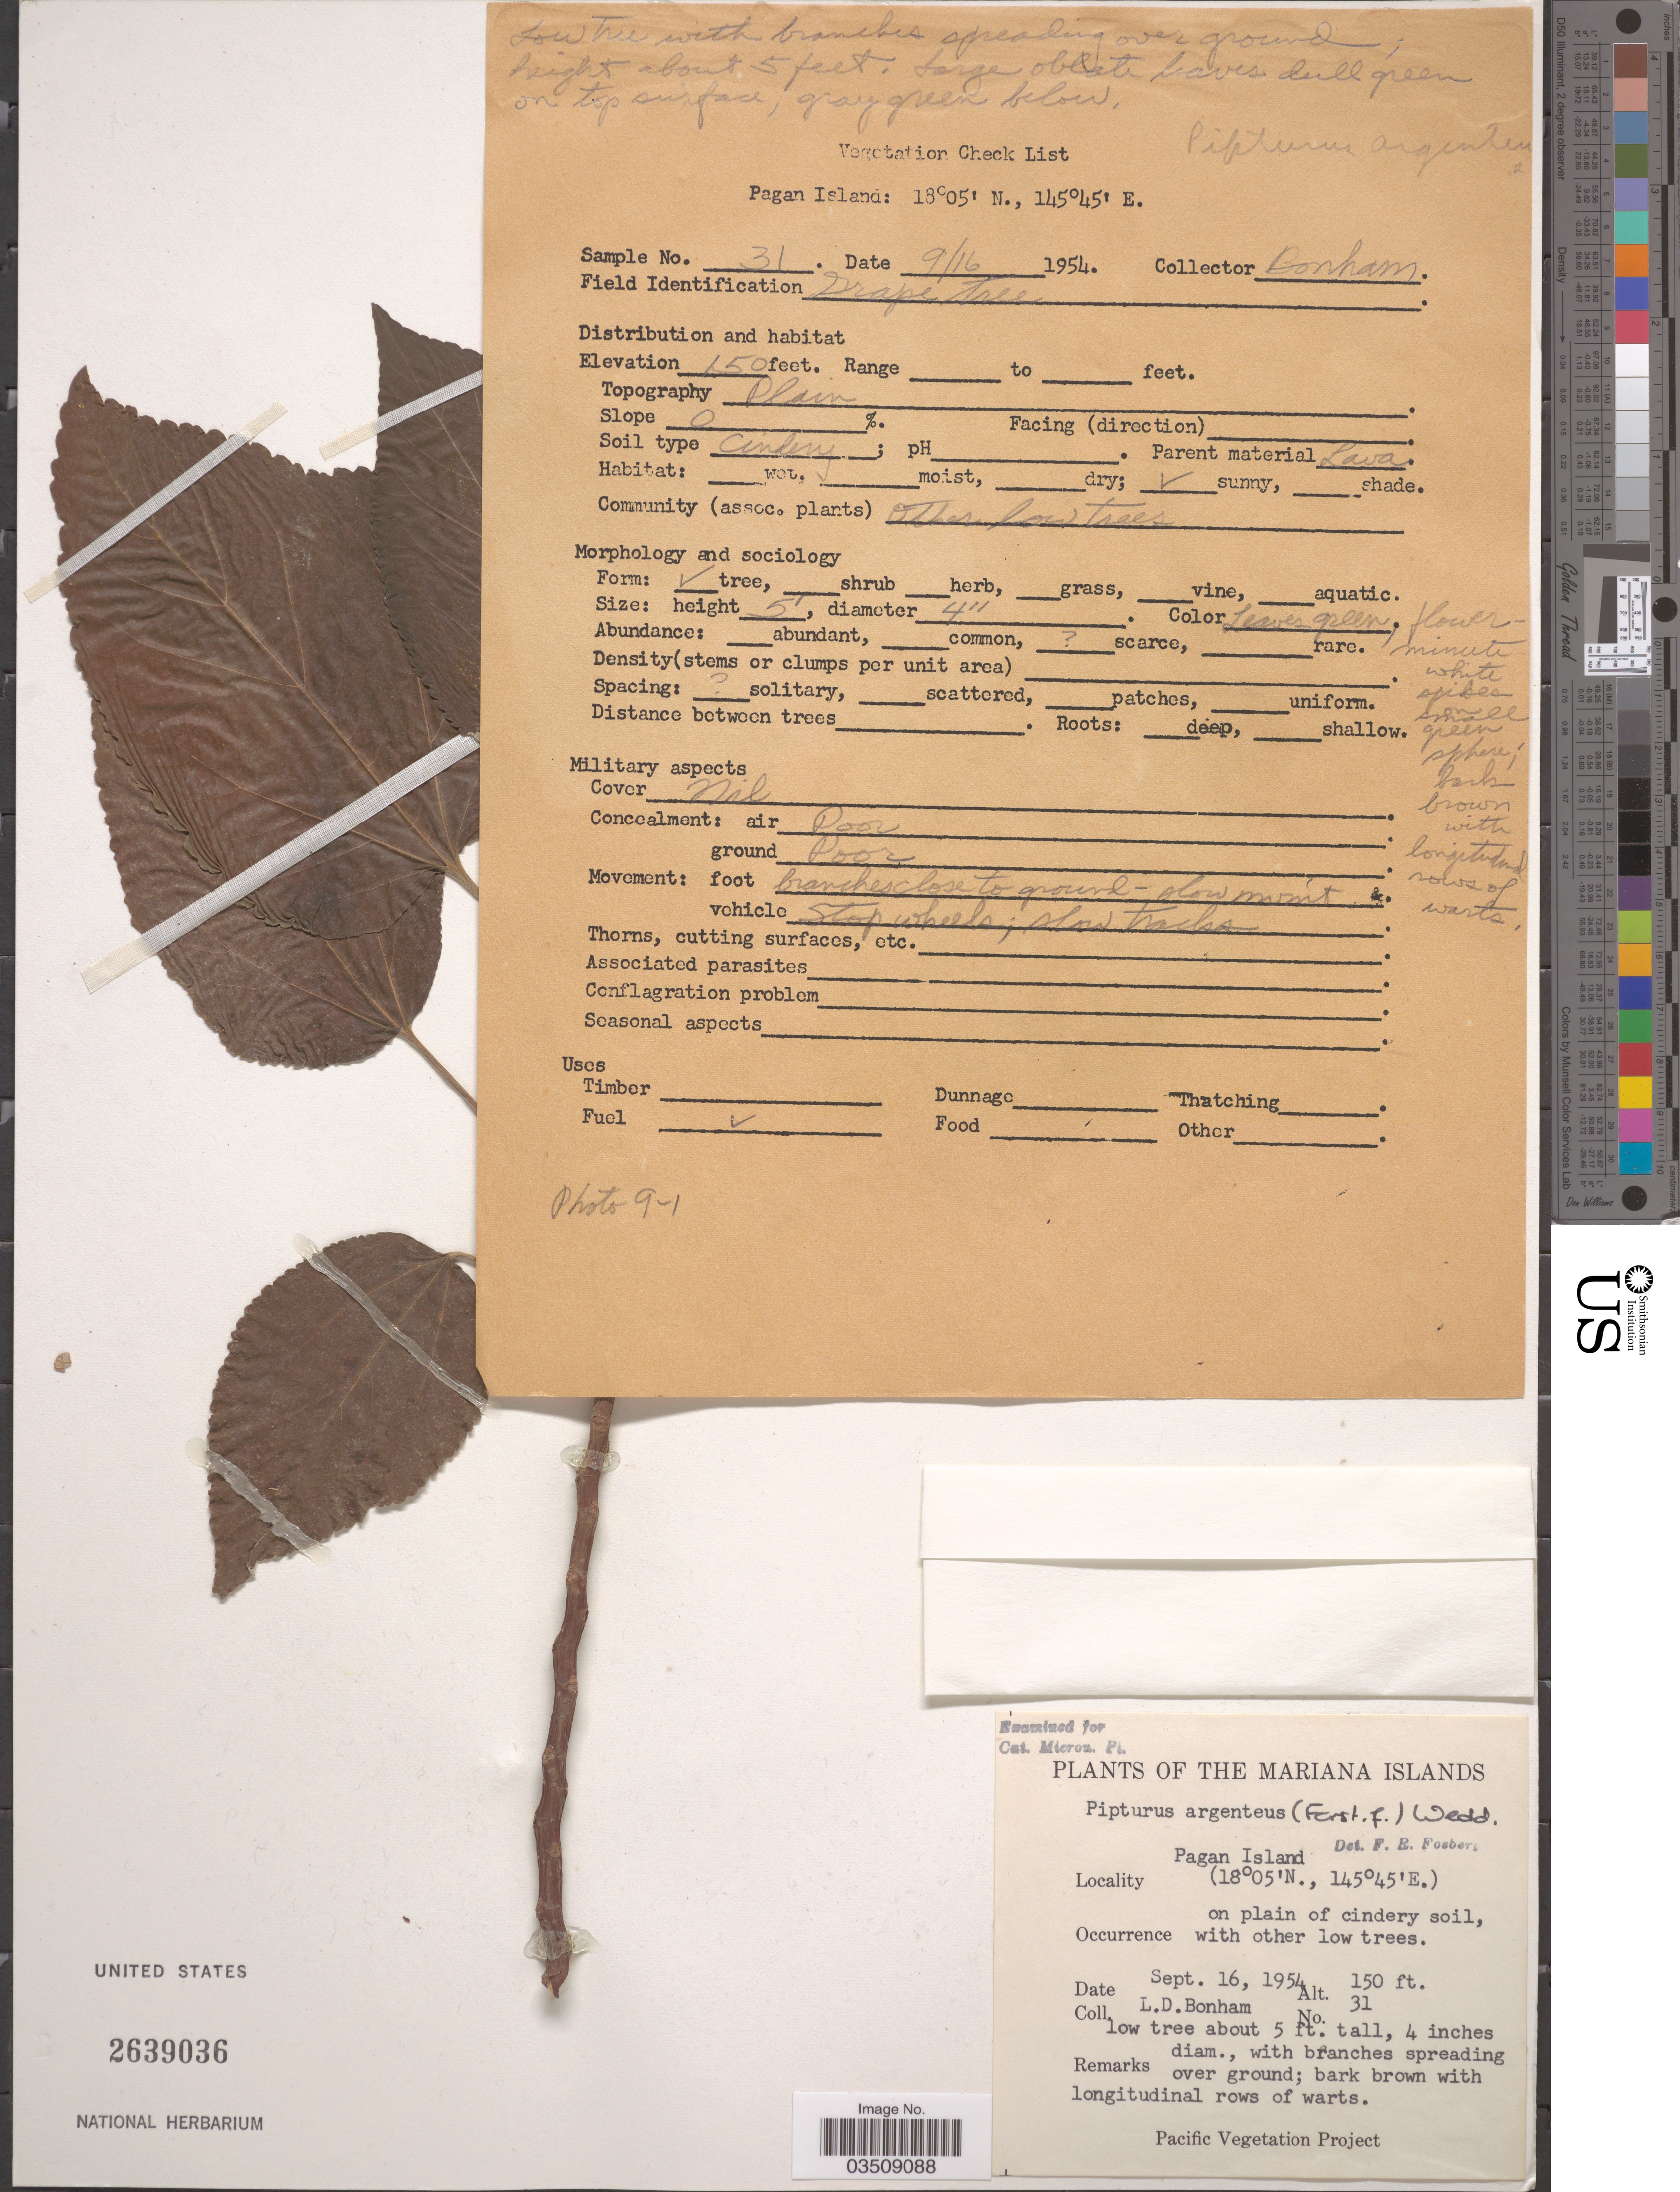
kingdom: Plantae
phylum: Tracheophyta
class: Magnoliopsida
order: Rosales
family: Urticaceae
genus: Pipturus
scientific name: Pipturus argenteus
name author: (G. Forst.) Wedd.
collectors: L. D. Bonham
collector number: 31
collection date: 1954-09-16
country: Northern Mariana Islands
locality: Mariana Islands. Pagan Island.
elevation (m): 46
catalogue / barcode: US 2639036